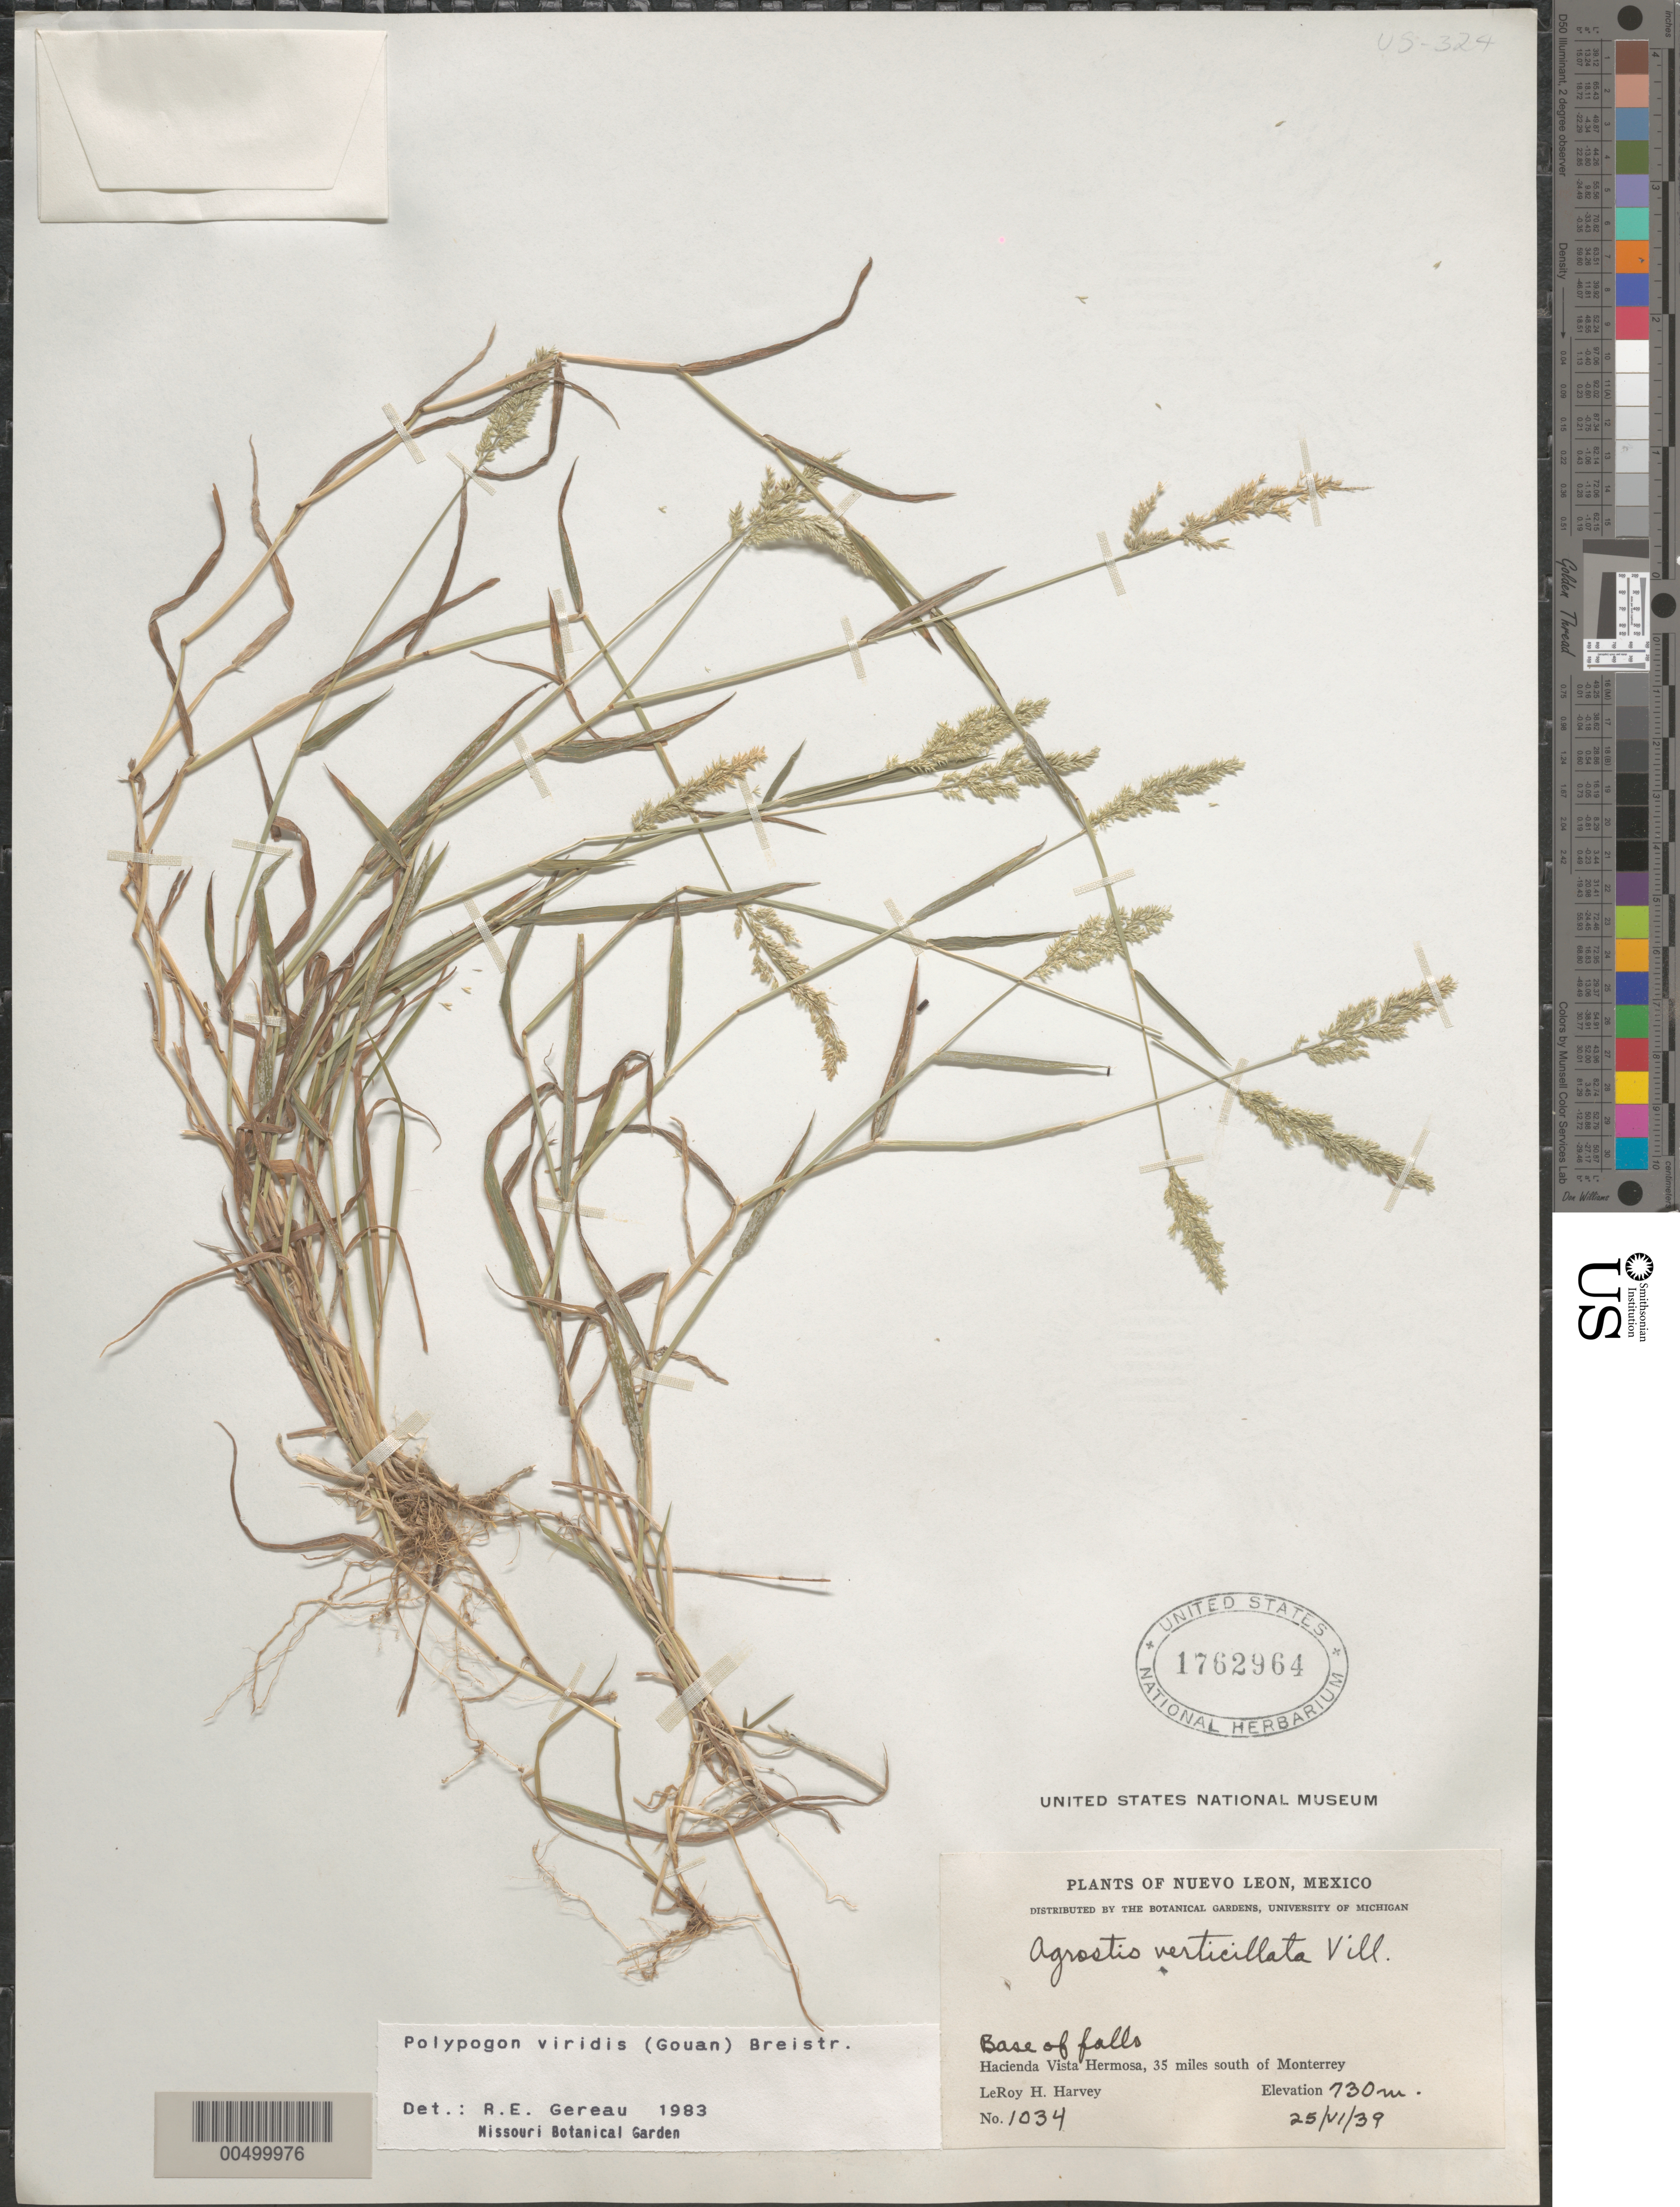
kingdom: Plantae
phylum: Tracheophyta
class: Liliopsida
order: Poales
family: Poaceae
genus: Polypogon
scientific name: Polypogon viridis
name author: (Gouan) Breistroffer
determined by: Gereau, R. E.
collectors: L. H. Harvey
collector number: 1034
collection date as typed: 25 Jun 1939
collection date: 1939-06-25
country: Mexico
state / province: Nuevo Leon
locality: Hacienda Vista Hermosa, 35 mi S of Monterrey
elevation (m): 730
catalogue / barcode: US 1762964